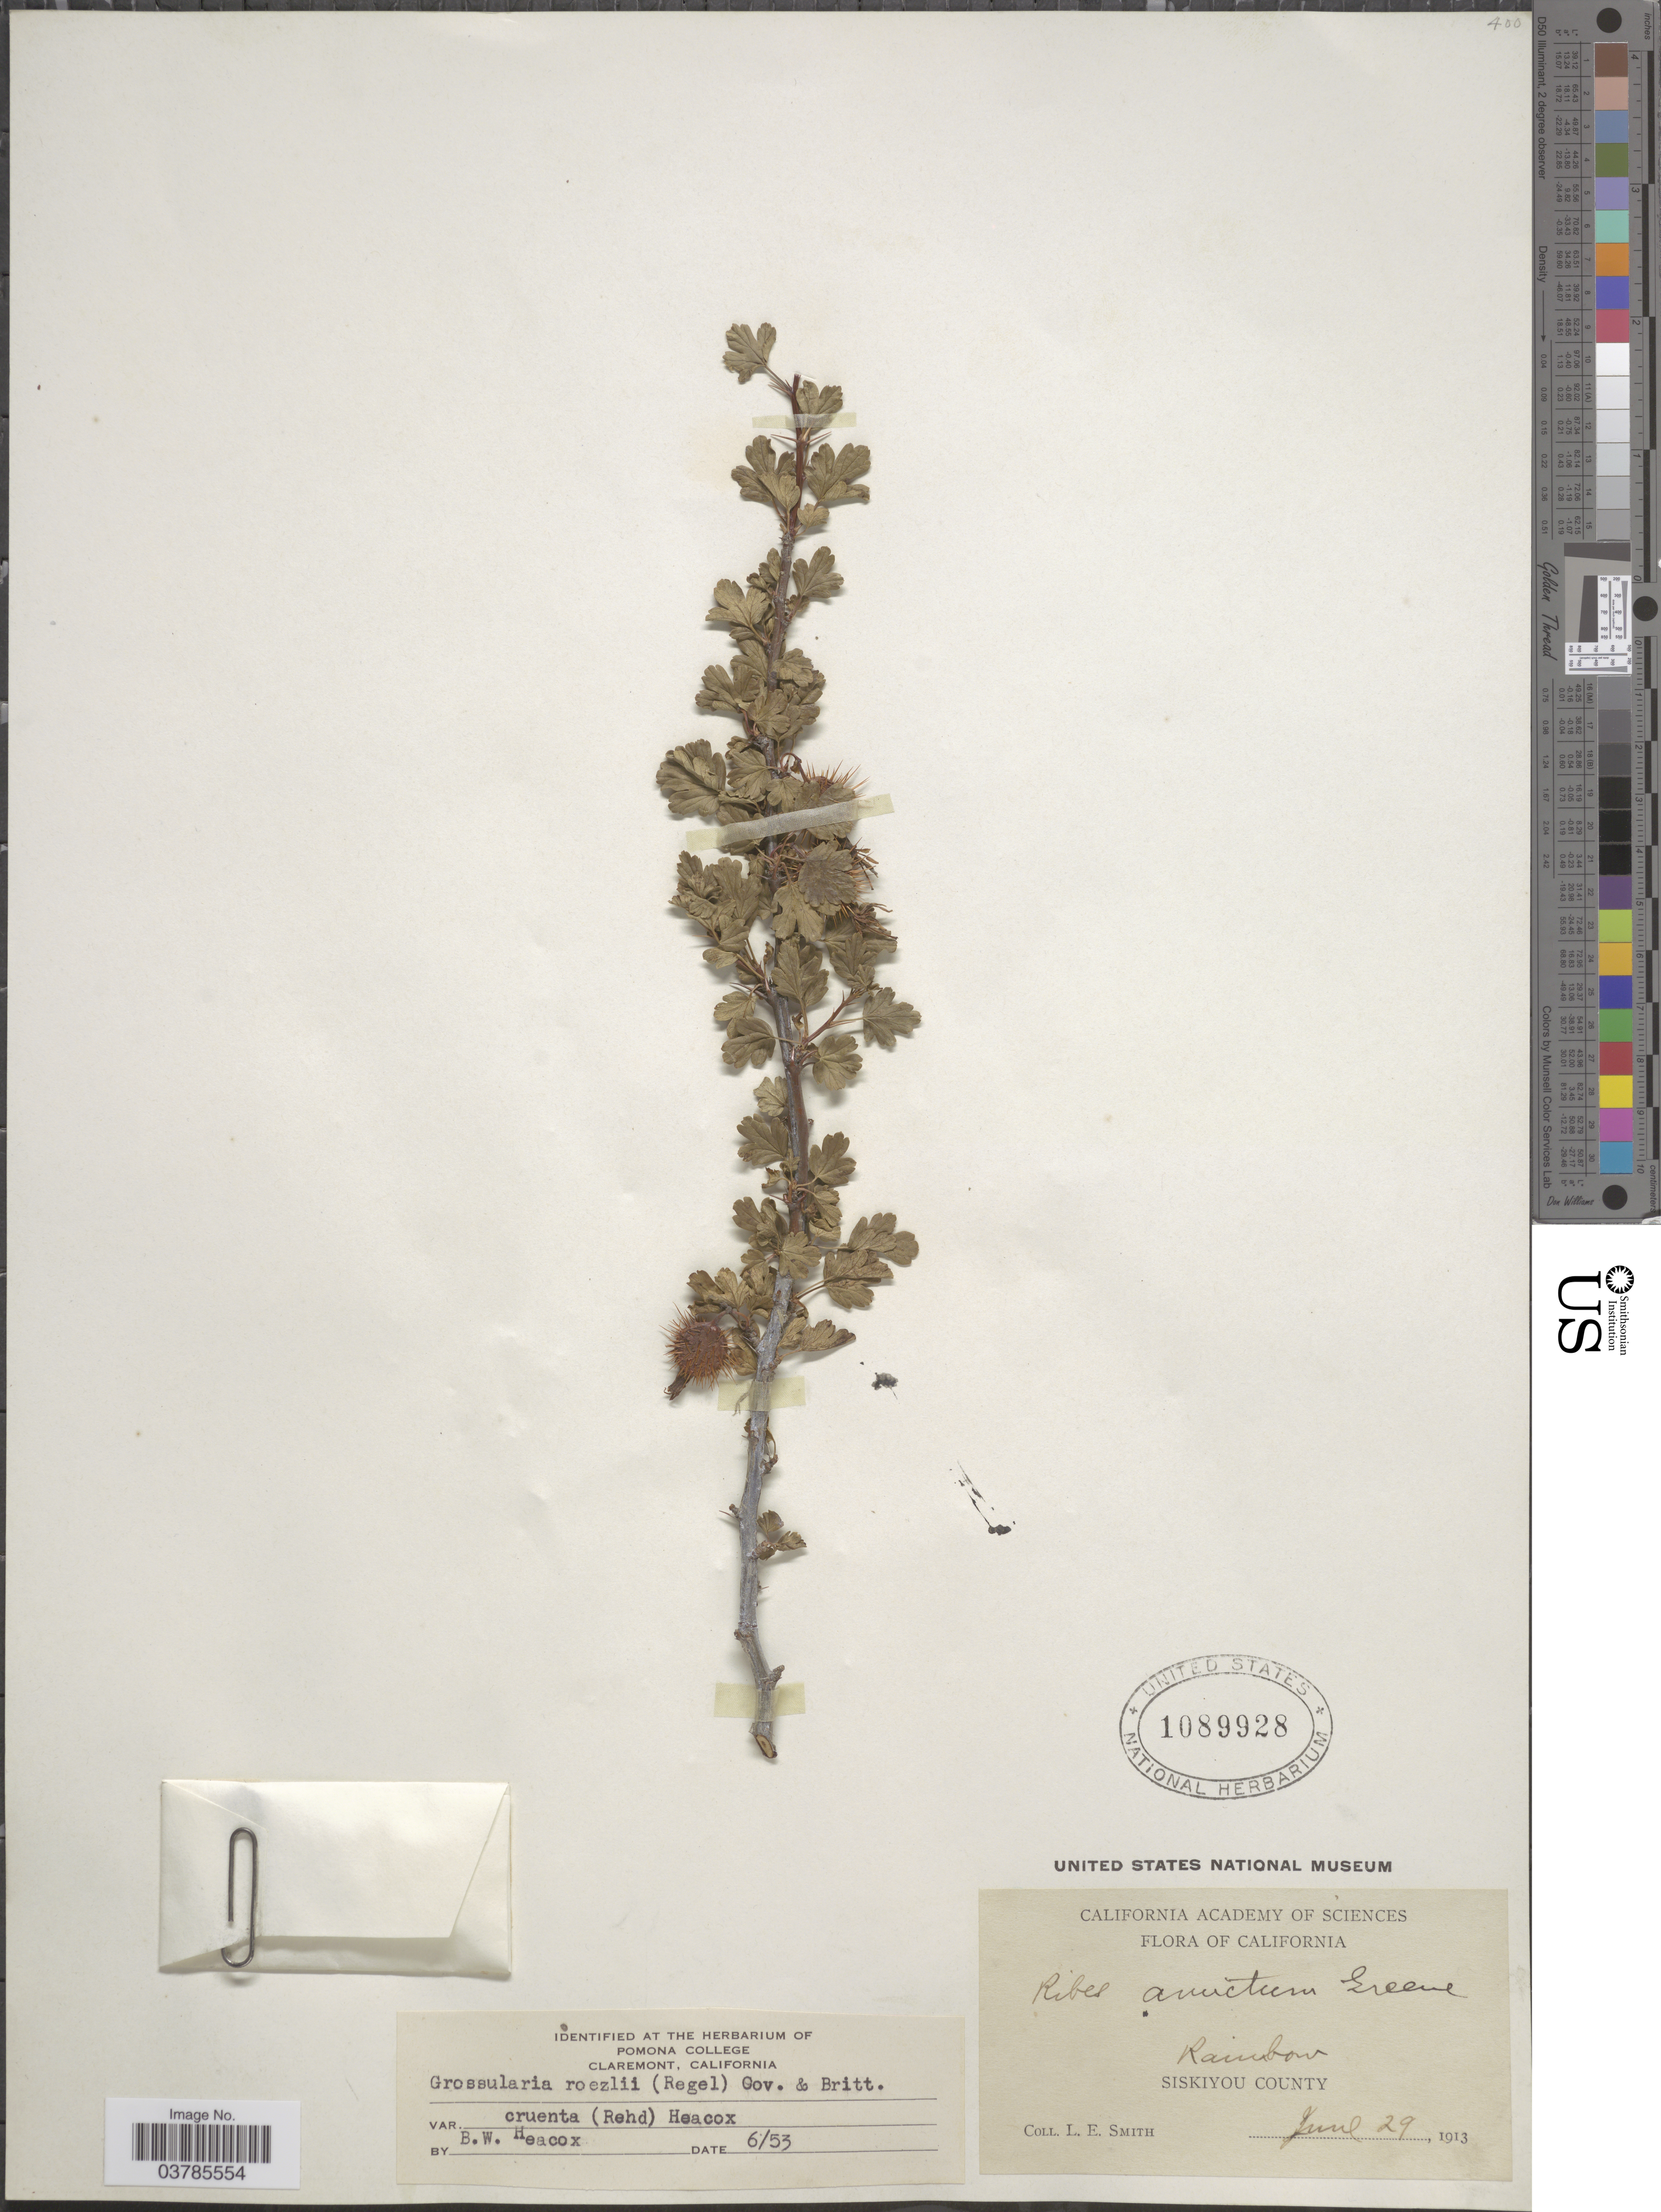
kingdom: Plantae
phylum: Tracheophyta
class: Magnoliopsida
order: Saxifragales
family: Grossulariaceae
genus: Ribes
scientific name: Ribes roezlii var. cruentum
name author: (Greene) Rehder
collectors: L. E. Smith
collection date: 1913-07-29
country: United States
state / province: California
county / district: Siskiyou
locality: Rainbow. Siskiyou County.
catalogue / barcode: US 1089928